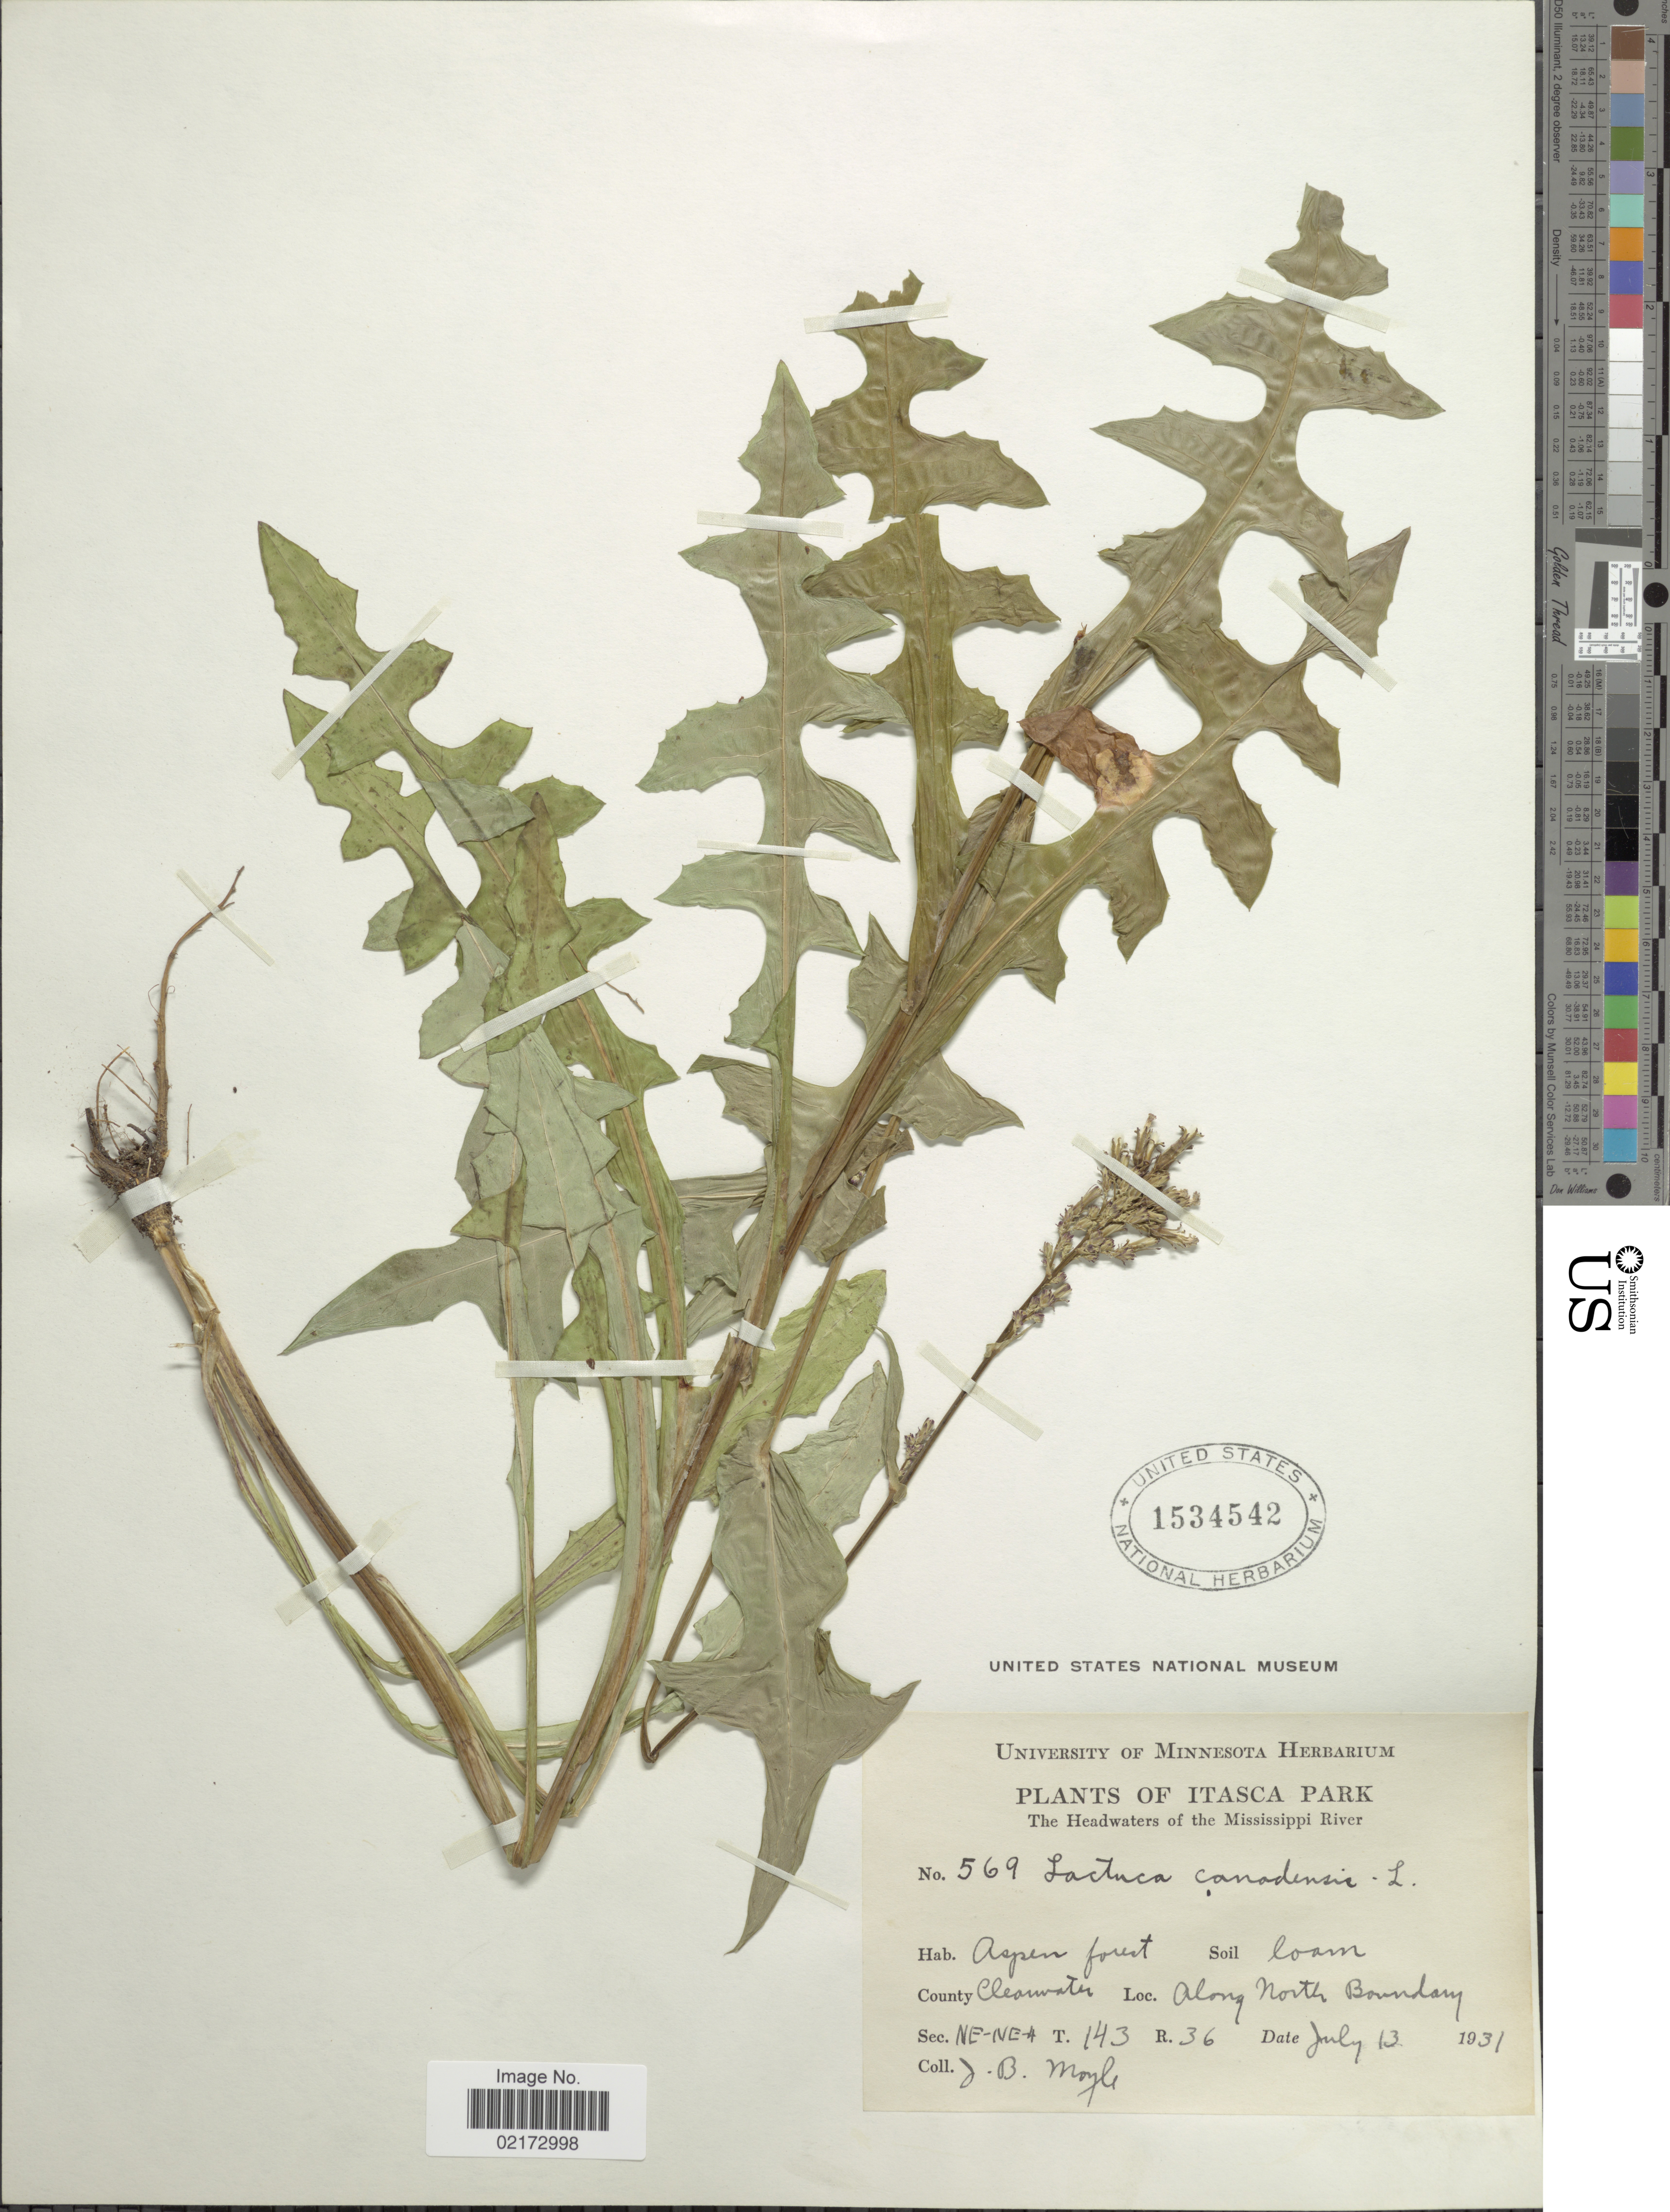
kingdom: Plantae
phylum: Tracheophyta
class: Magnoliopsida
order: Asterales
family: Asteraceae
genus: Lactuca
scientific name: Lactuca canadensis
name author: L.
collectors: J. Moyle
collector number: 569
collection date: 1931-07-13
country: United States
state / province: Minnesota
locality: Itasca Park, Headwaters of the Mississippi River, County Clearwater, along North Boundary, NE-NE-4, T143, R36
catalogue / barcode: US 1534542